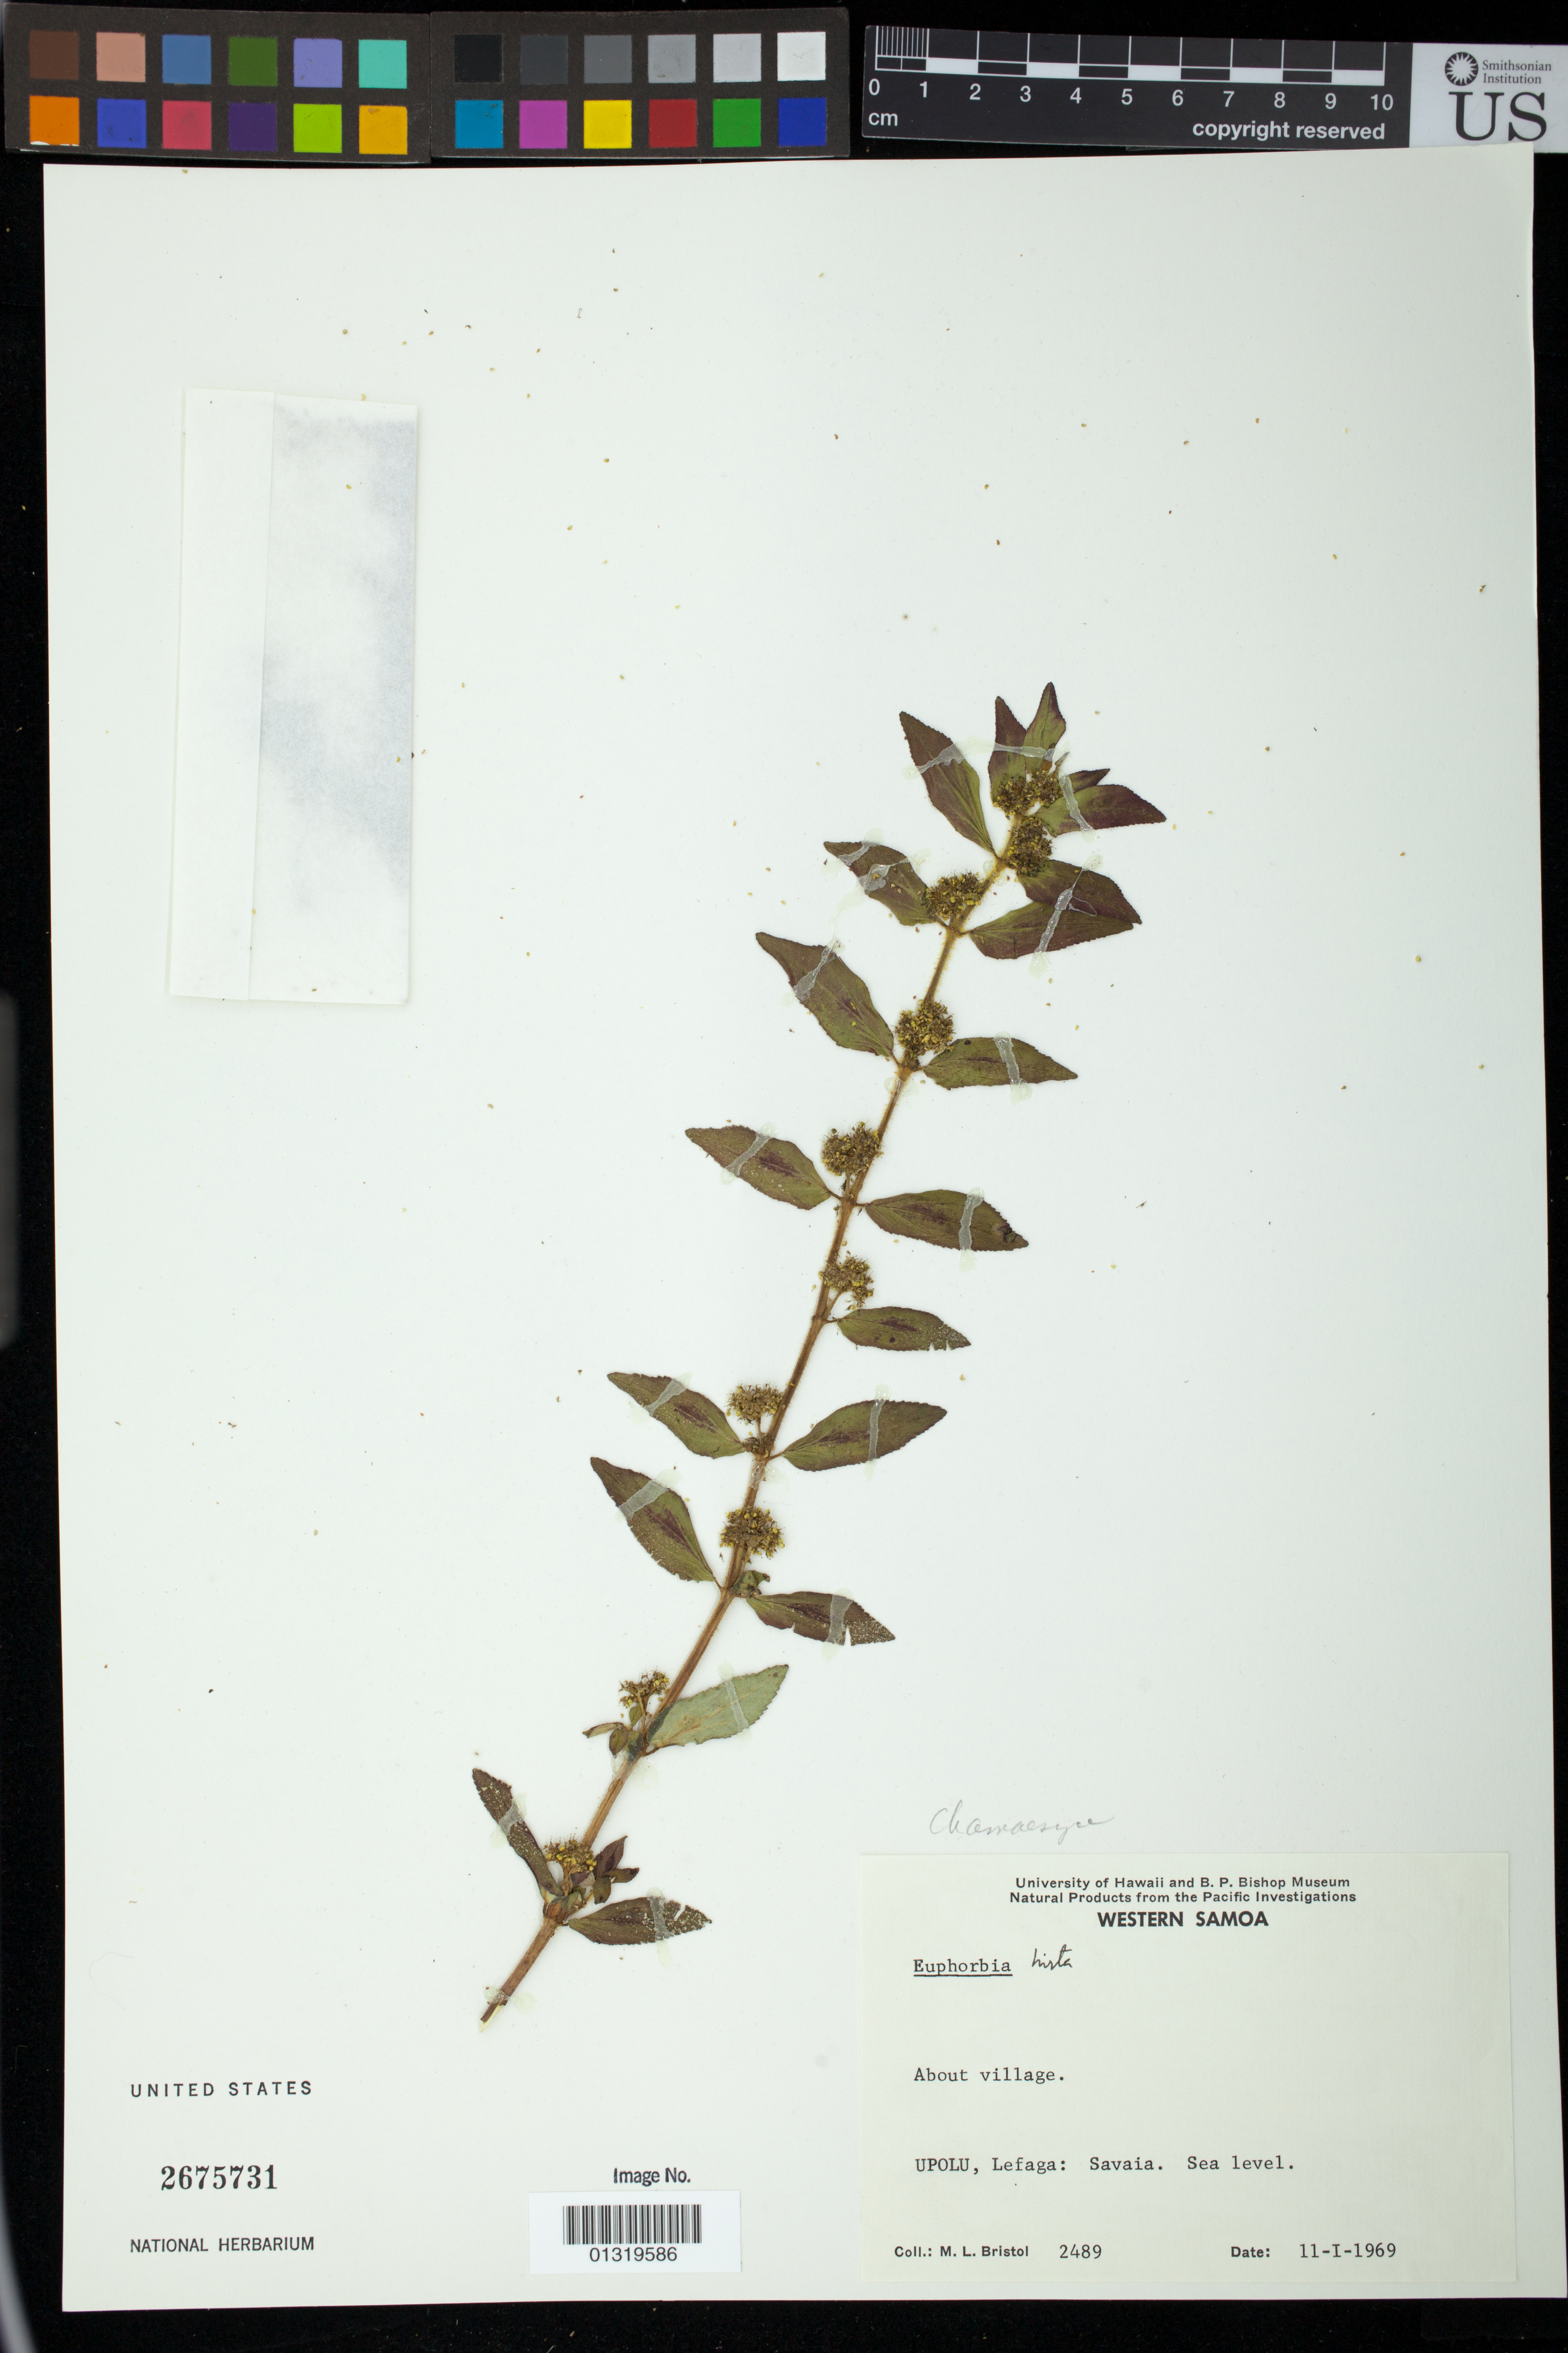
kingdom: Plantae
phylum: Tracheophyta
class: Magnoliopsida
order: Malpighiales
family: Euphorbiaceae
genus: Euphorbia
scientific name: Euphorbia hirta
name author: L.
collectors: M. L. Bristol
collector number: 2489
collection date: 1969-01-11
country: Samoa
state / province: A'ana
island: Upolu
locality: Upolu, Lefaga: Savaia.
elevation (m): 0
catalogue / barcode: US 2675731